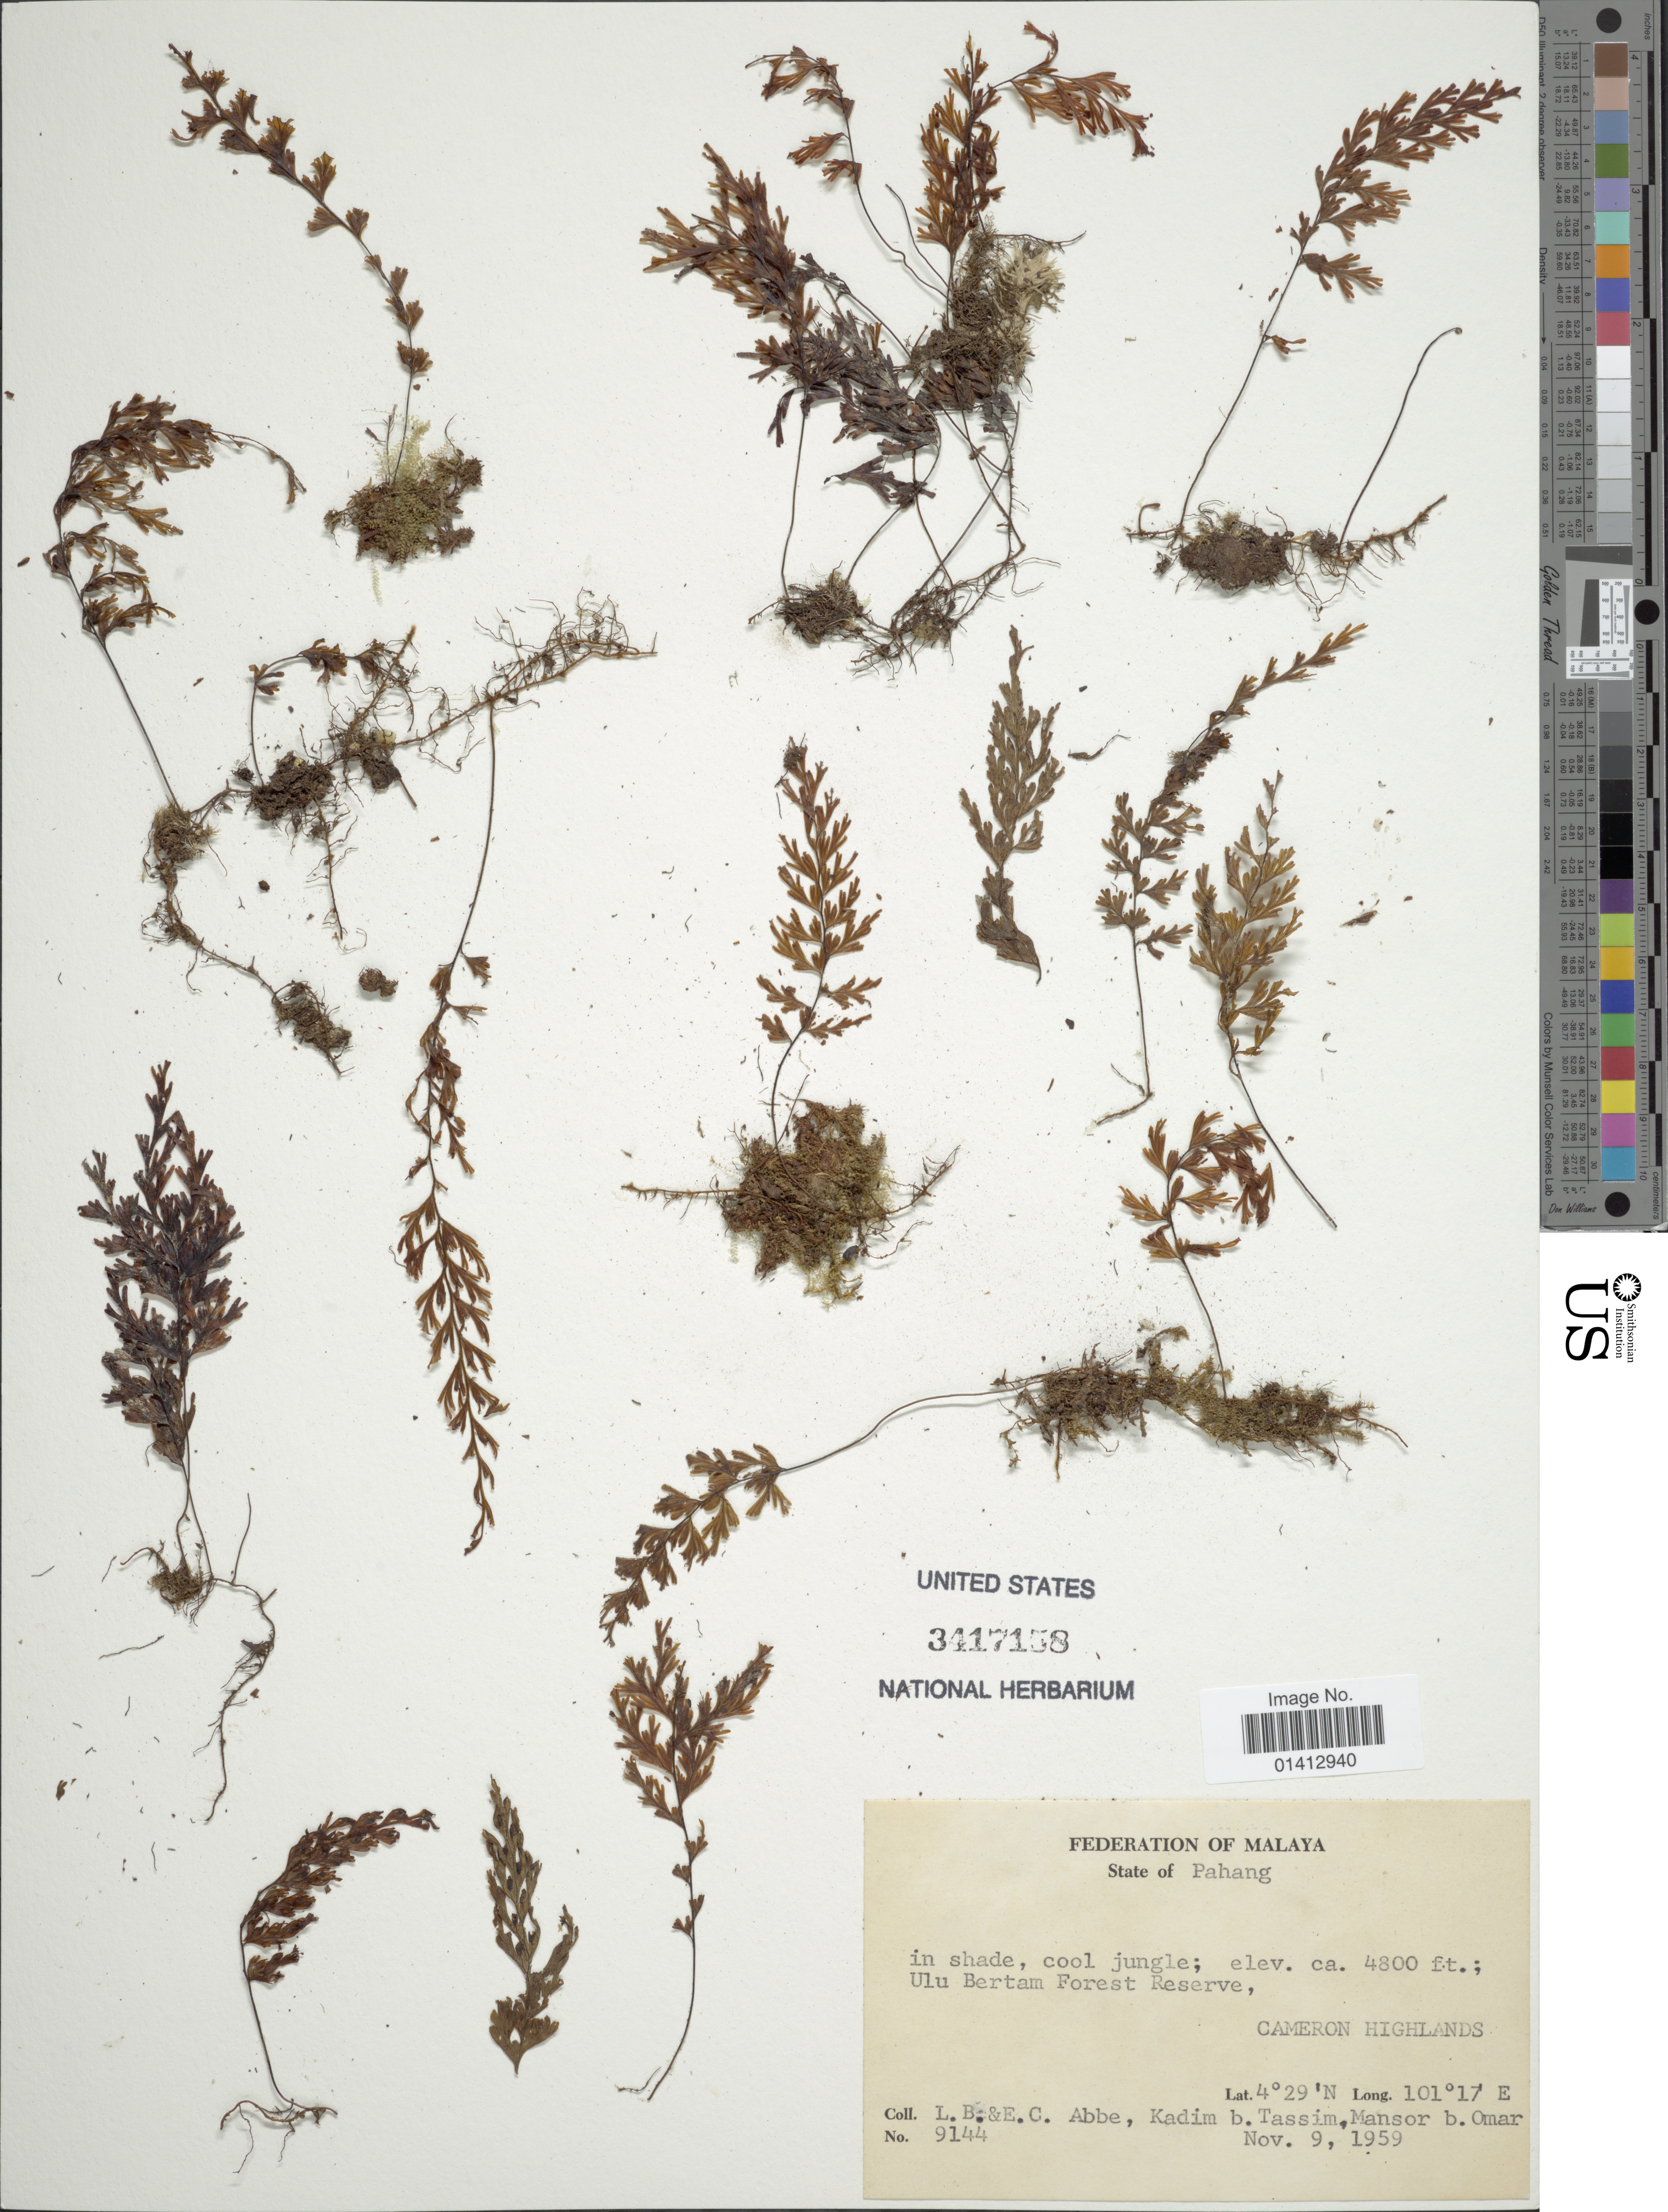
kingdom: Plantae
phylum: Tracheophyta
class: Polypodiopsida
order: Hymenophyllales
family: Hymenophyllaceae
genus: Crepidomanes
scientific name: Crepidomanes sp.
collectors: E. C. Abbe, L. B. Abbe, K. Tassim & M. Omar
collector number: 9144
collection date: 1959-11-09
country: Malaysia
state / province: Pahang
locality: Ulu Bertam Forest Reserve, Cameroon Highlands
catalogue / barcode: US 3417158